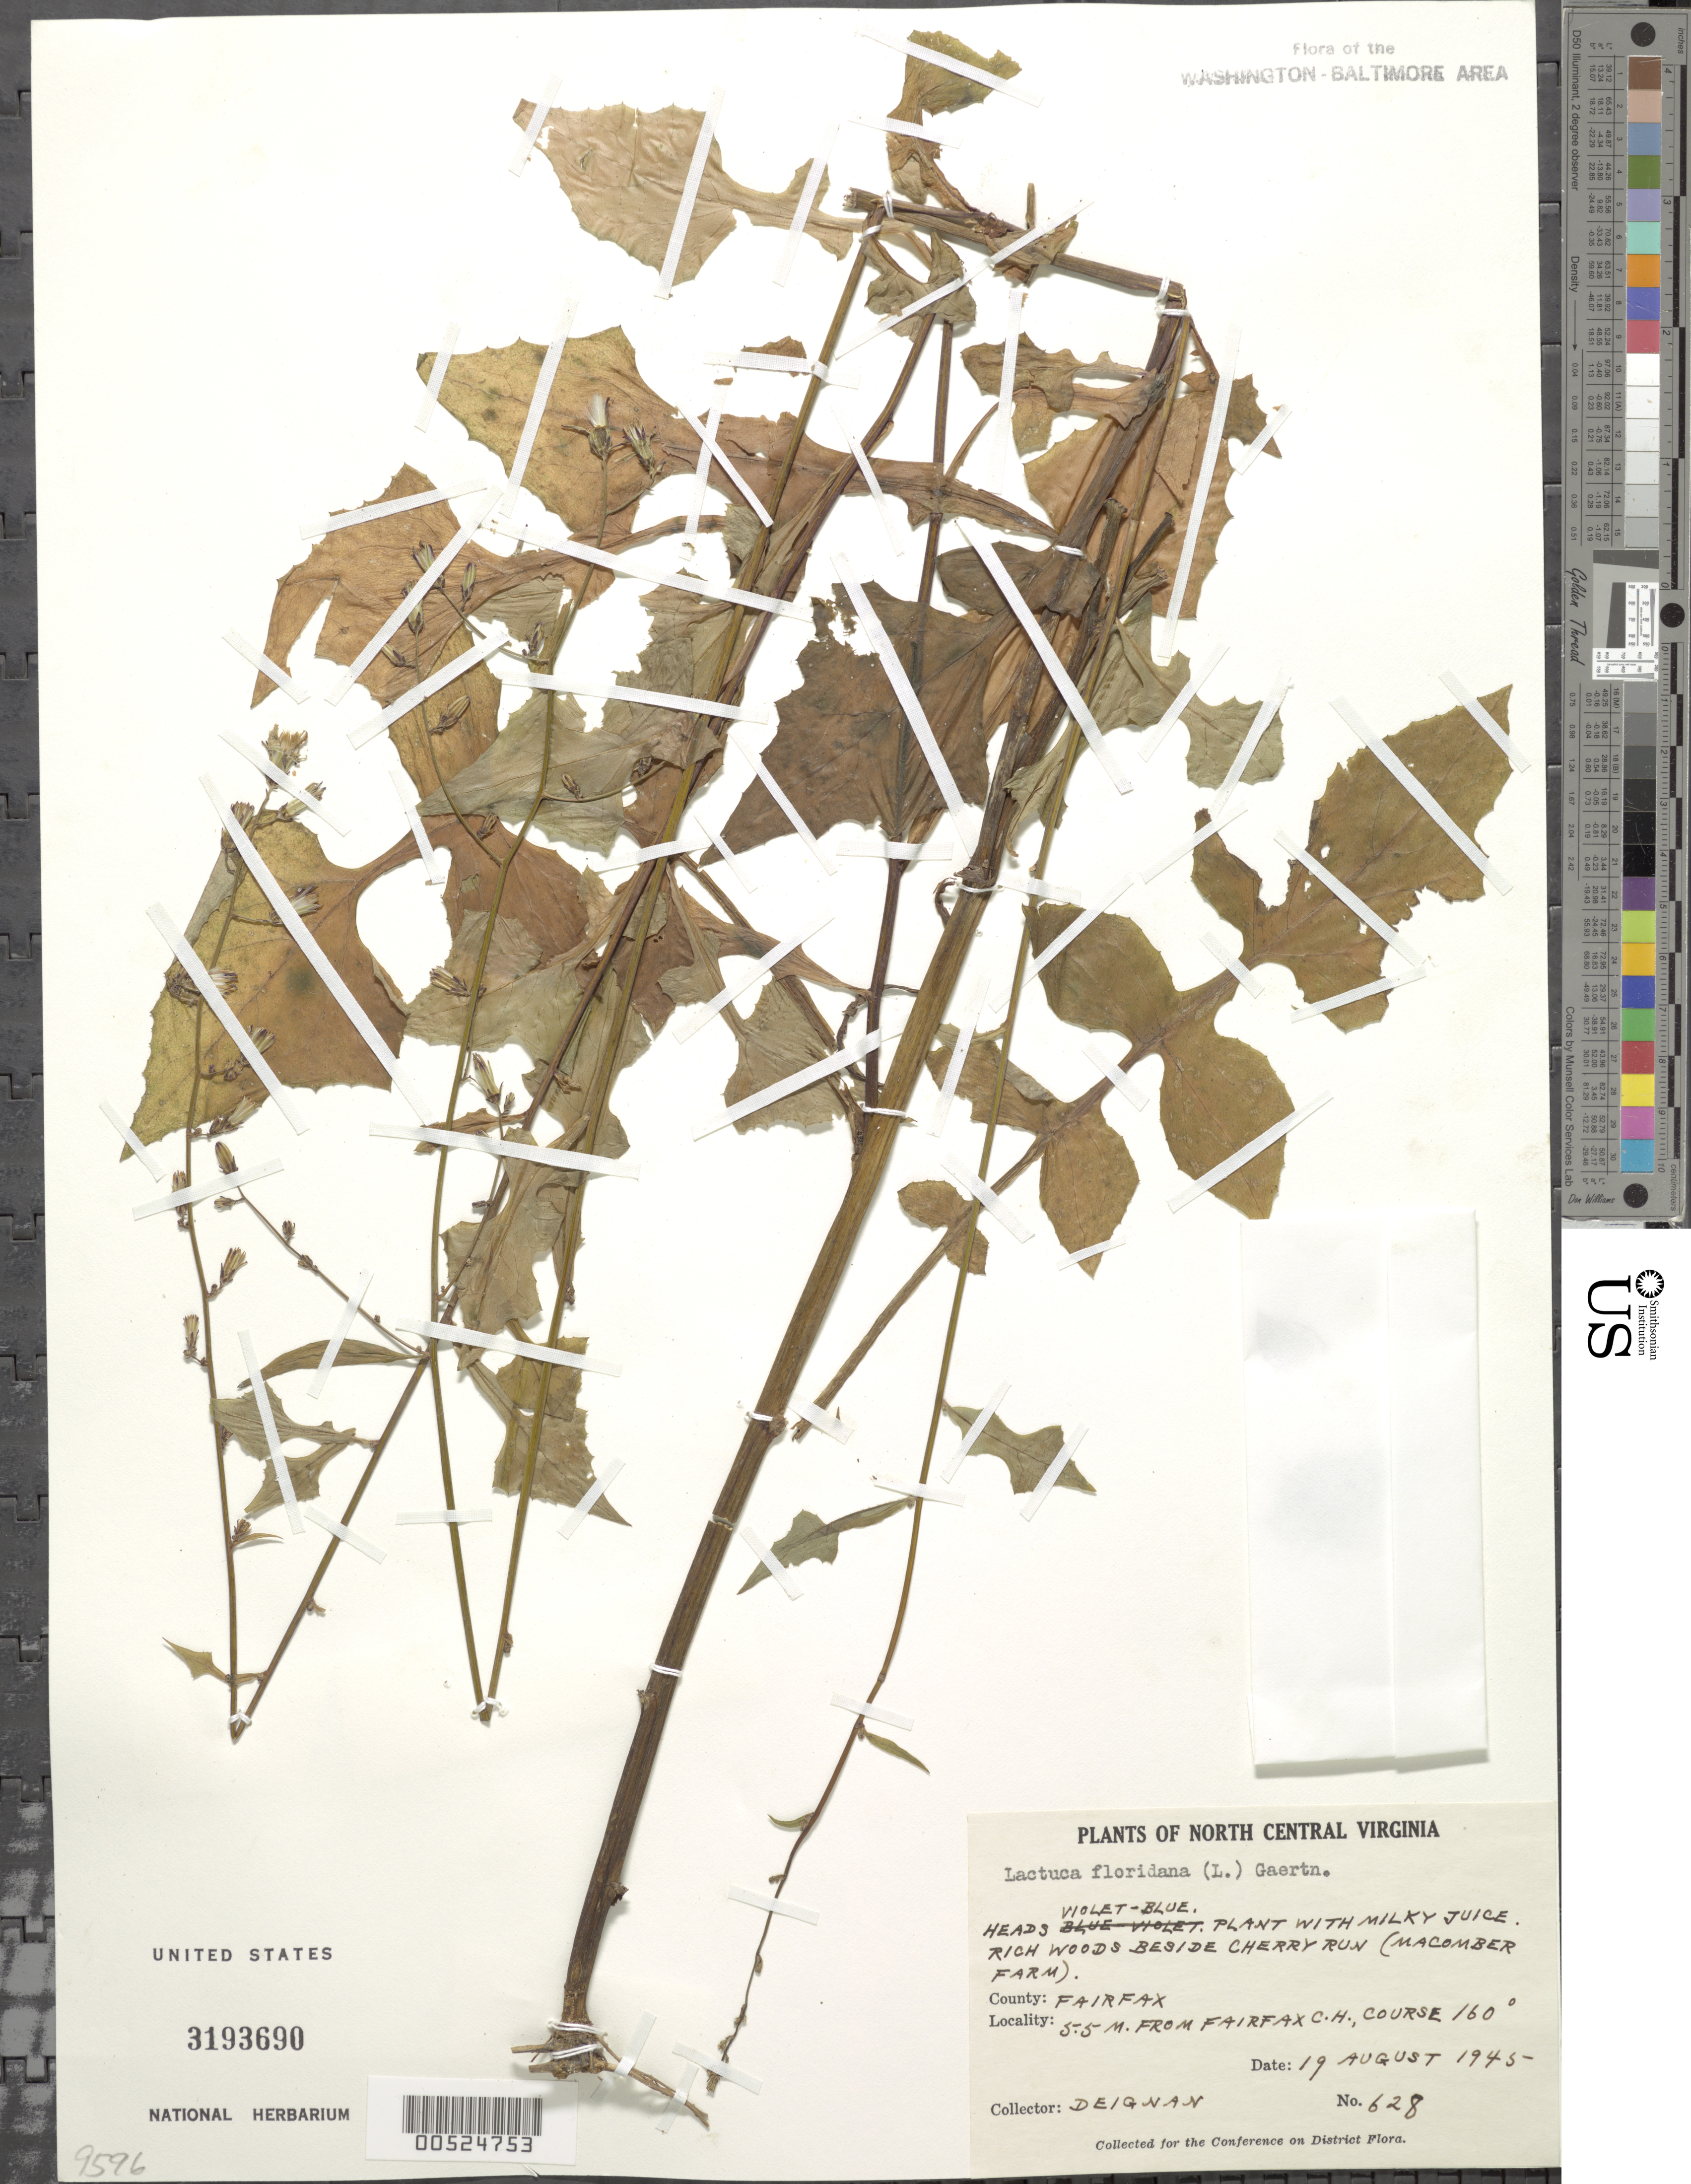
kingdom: Plantae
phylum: Tracheophyta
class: Magnoliopsida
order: Asterales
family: Asteraceae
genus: Lactuca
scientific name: Lactuca floridana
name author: (L.) Gaertn.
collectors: H. Deignan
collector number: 628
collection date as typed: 19 Aug 1945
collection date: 1945-08-19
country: United States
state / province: Virginia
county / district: Fairfax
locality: Fairfax Courthouse, 5.5 mi. from, beside Cherry Run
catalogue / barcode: US 3193690